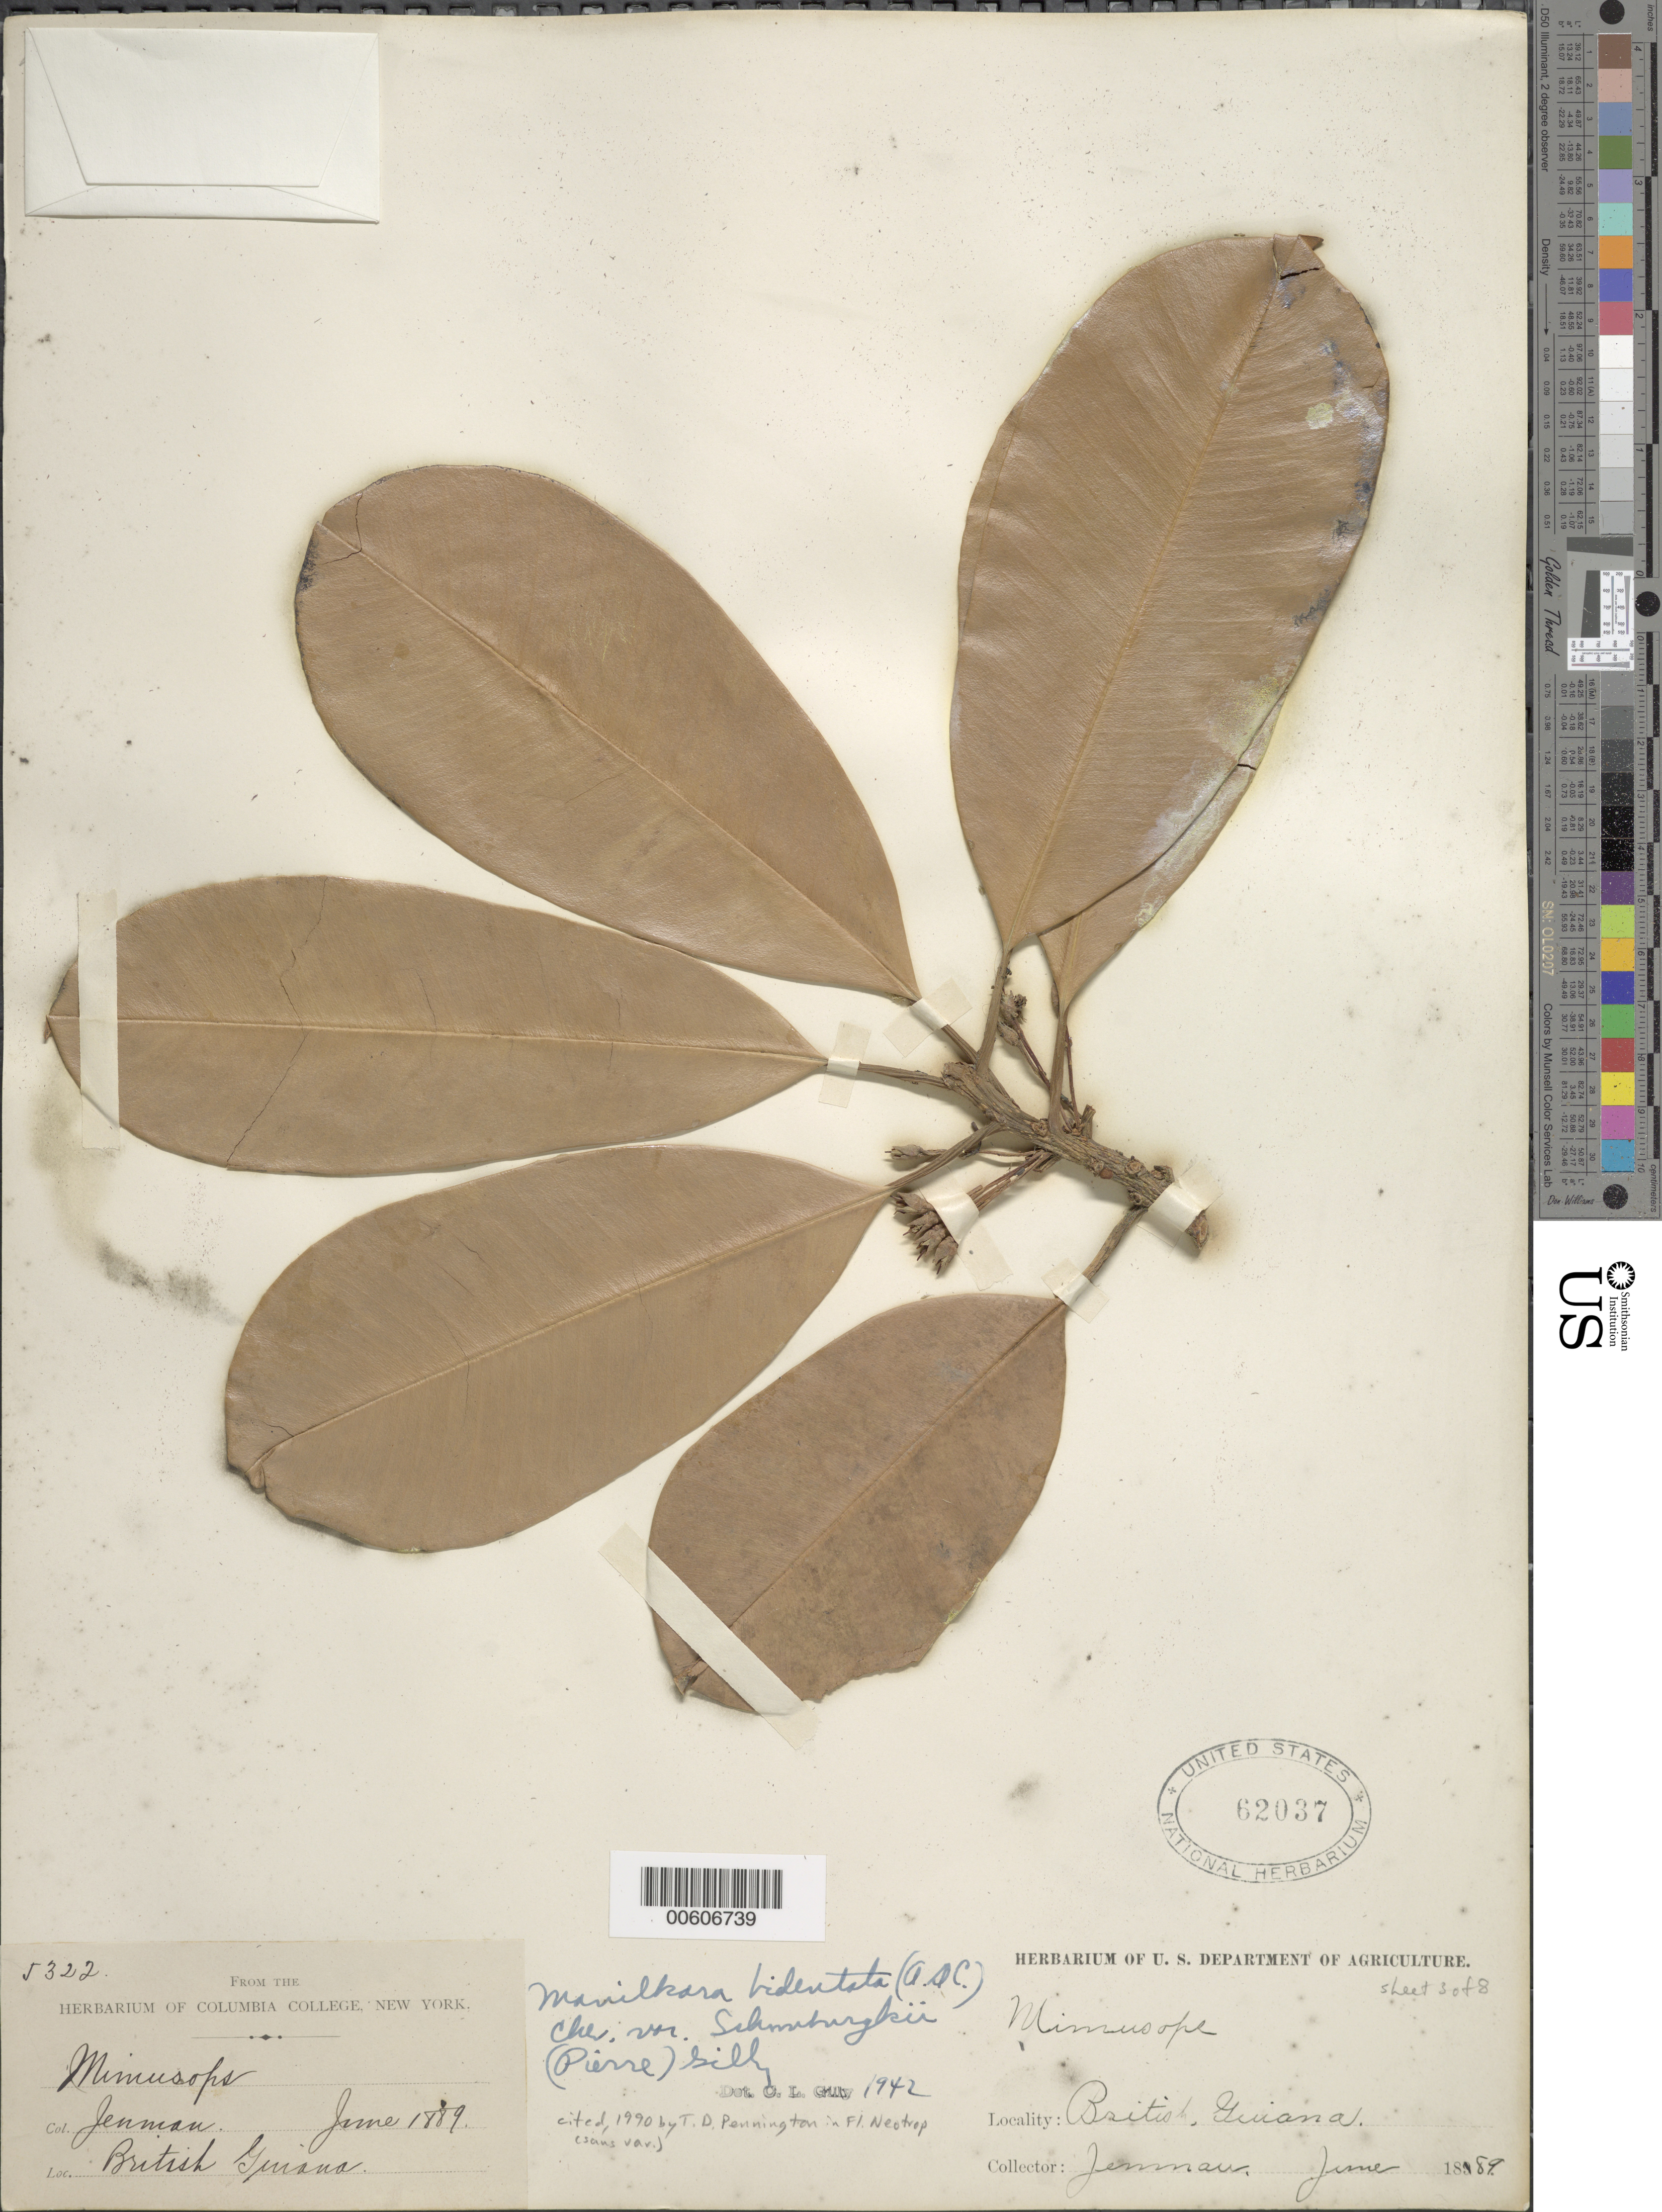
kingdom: Plantae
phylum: Tracheophyta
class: Magnoliopsida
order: Ericales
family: Sapotaceae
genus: Manilkara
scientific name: Manilkara bidentata subsp. bidentata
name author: (A. DC.) A. Chev.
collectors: -. Jenman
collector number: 5322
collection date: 1889-06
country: Guyana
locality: British Guiana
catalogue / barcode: US 62037